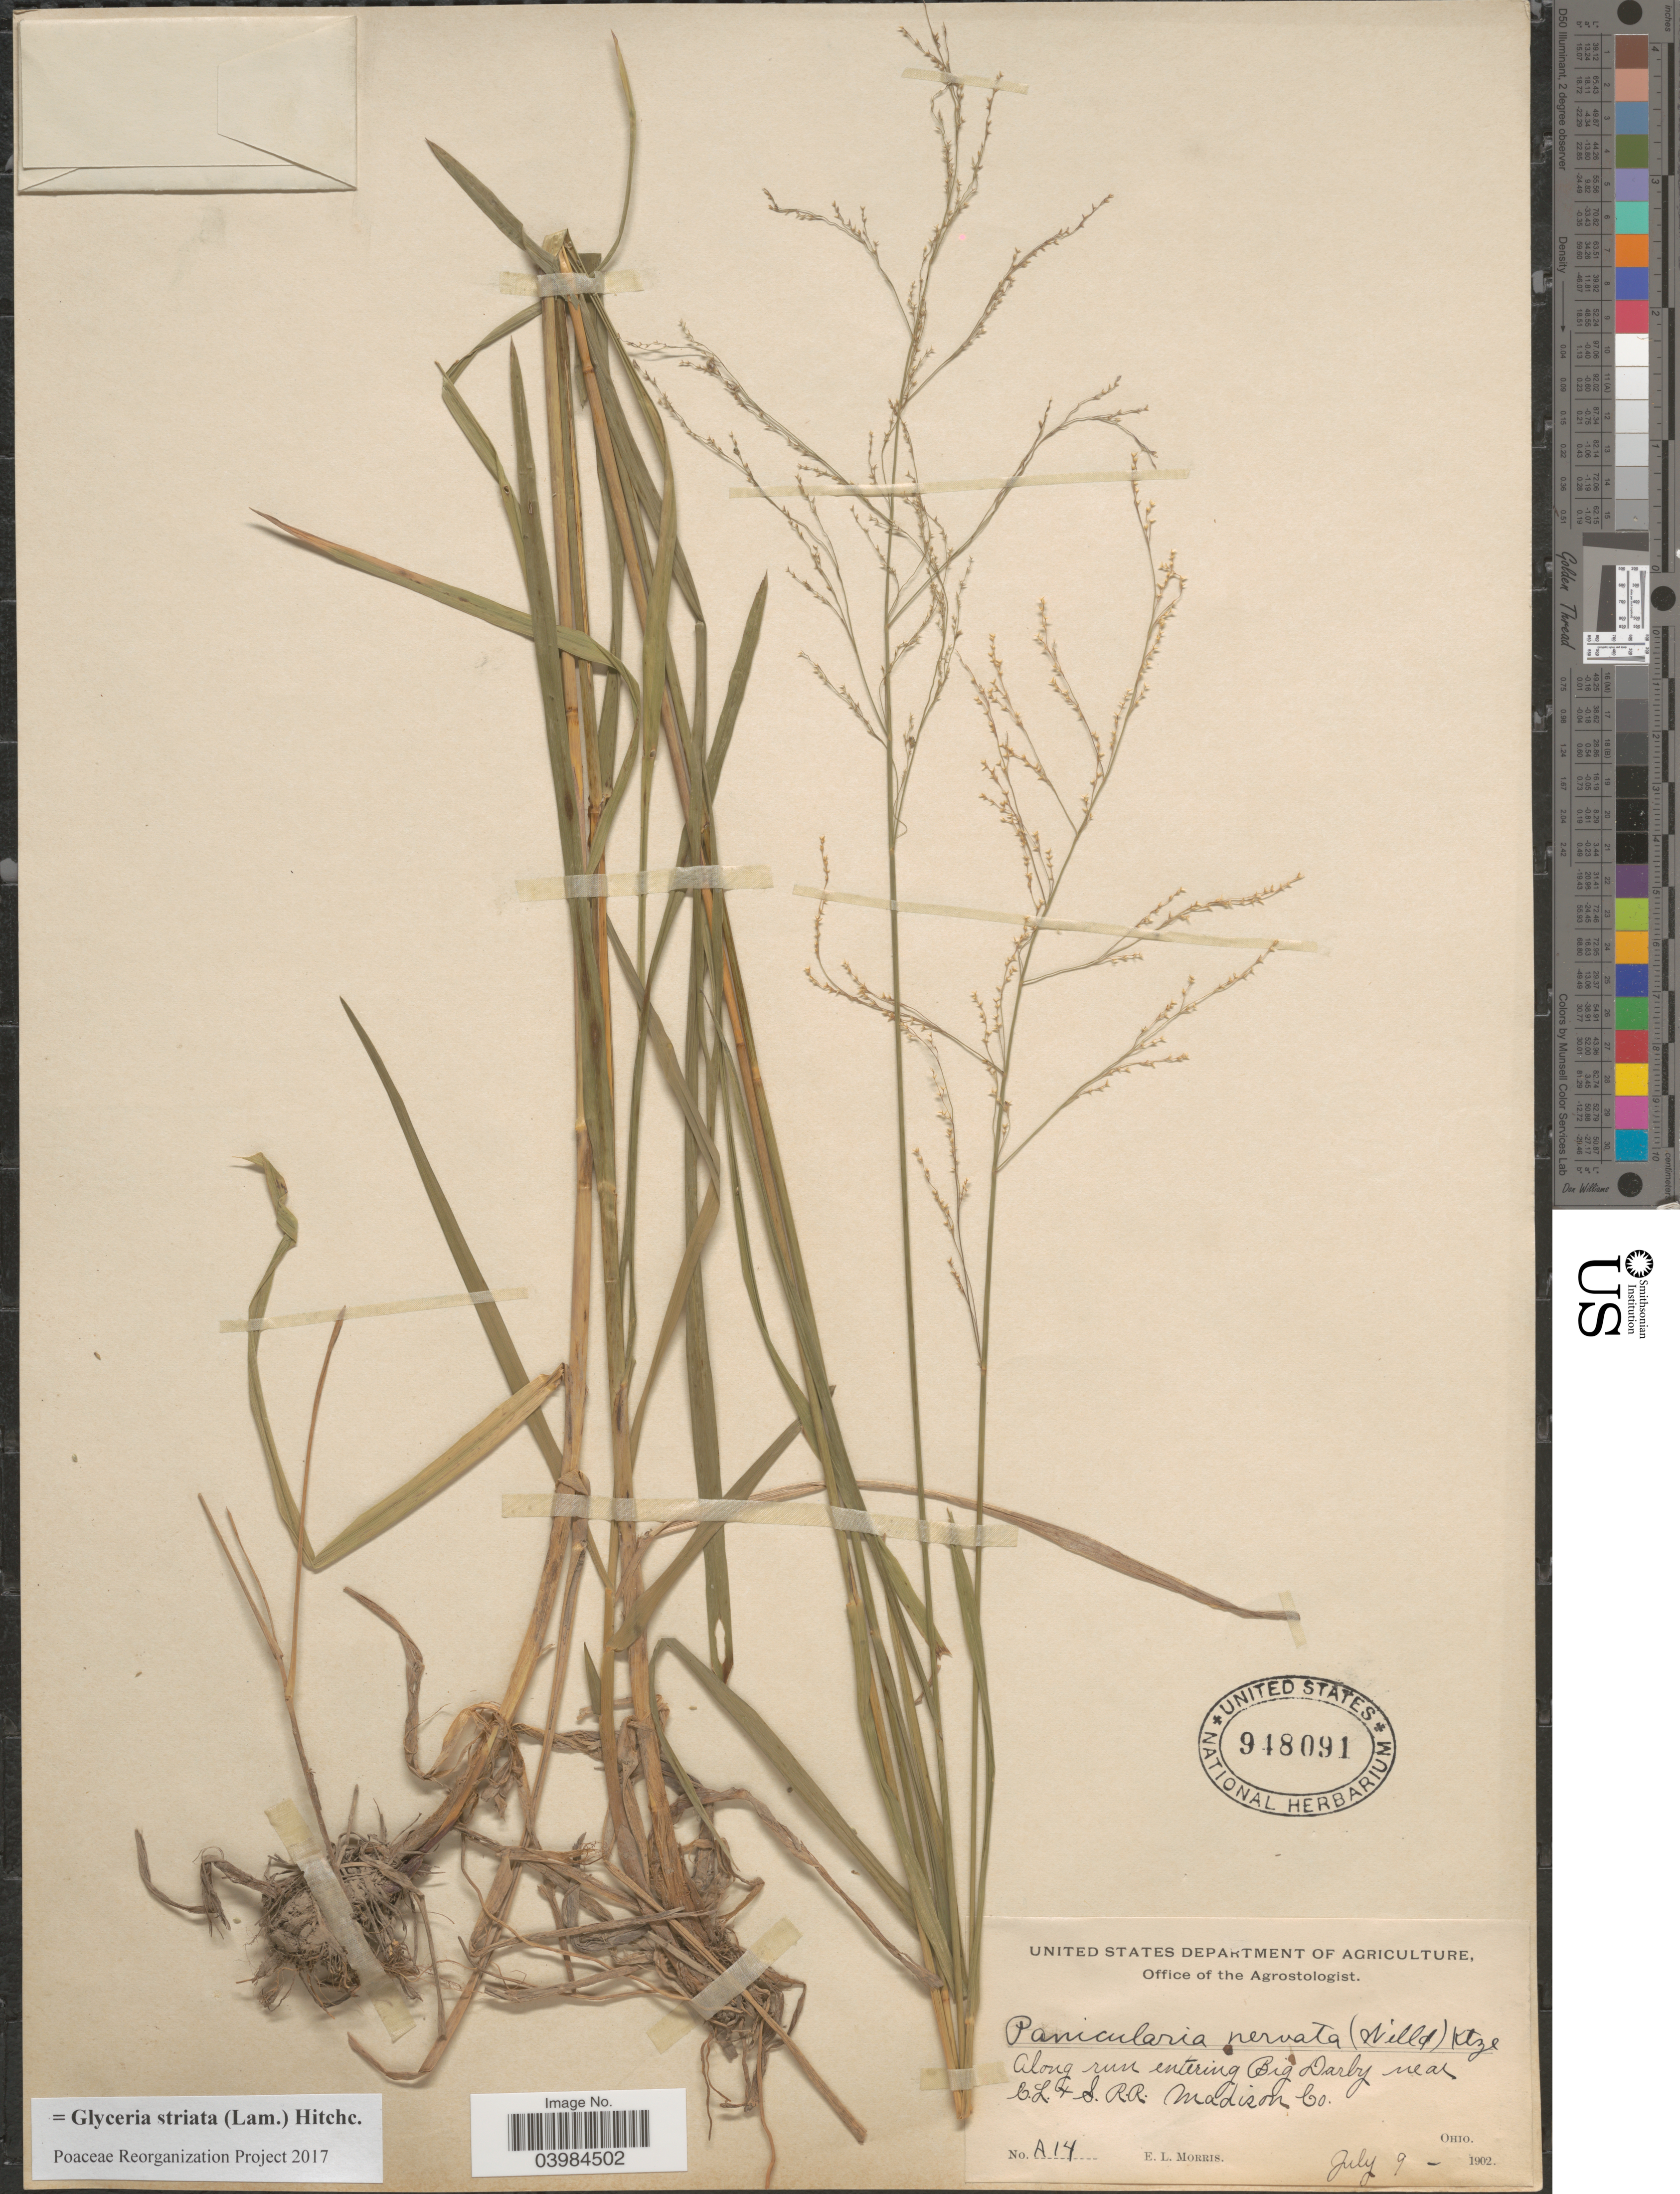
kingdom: Plantae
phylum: Tracheophyta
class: Liliopsida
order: Poales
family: Poaceae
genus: Glyceria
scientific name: Glyceria striata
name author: (Lam.) Hitchc.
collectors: E. Morris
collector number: A14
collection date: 1900-07-09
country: United States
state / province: Ohio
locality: Along run entering Big Darby near C.L. &. R.R. Madison Co.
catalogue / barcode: US 948091